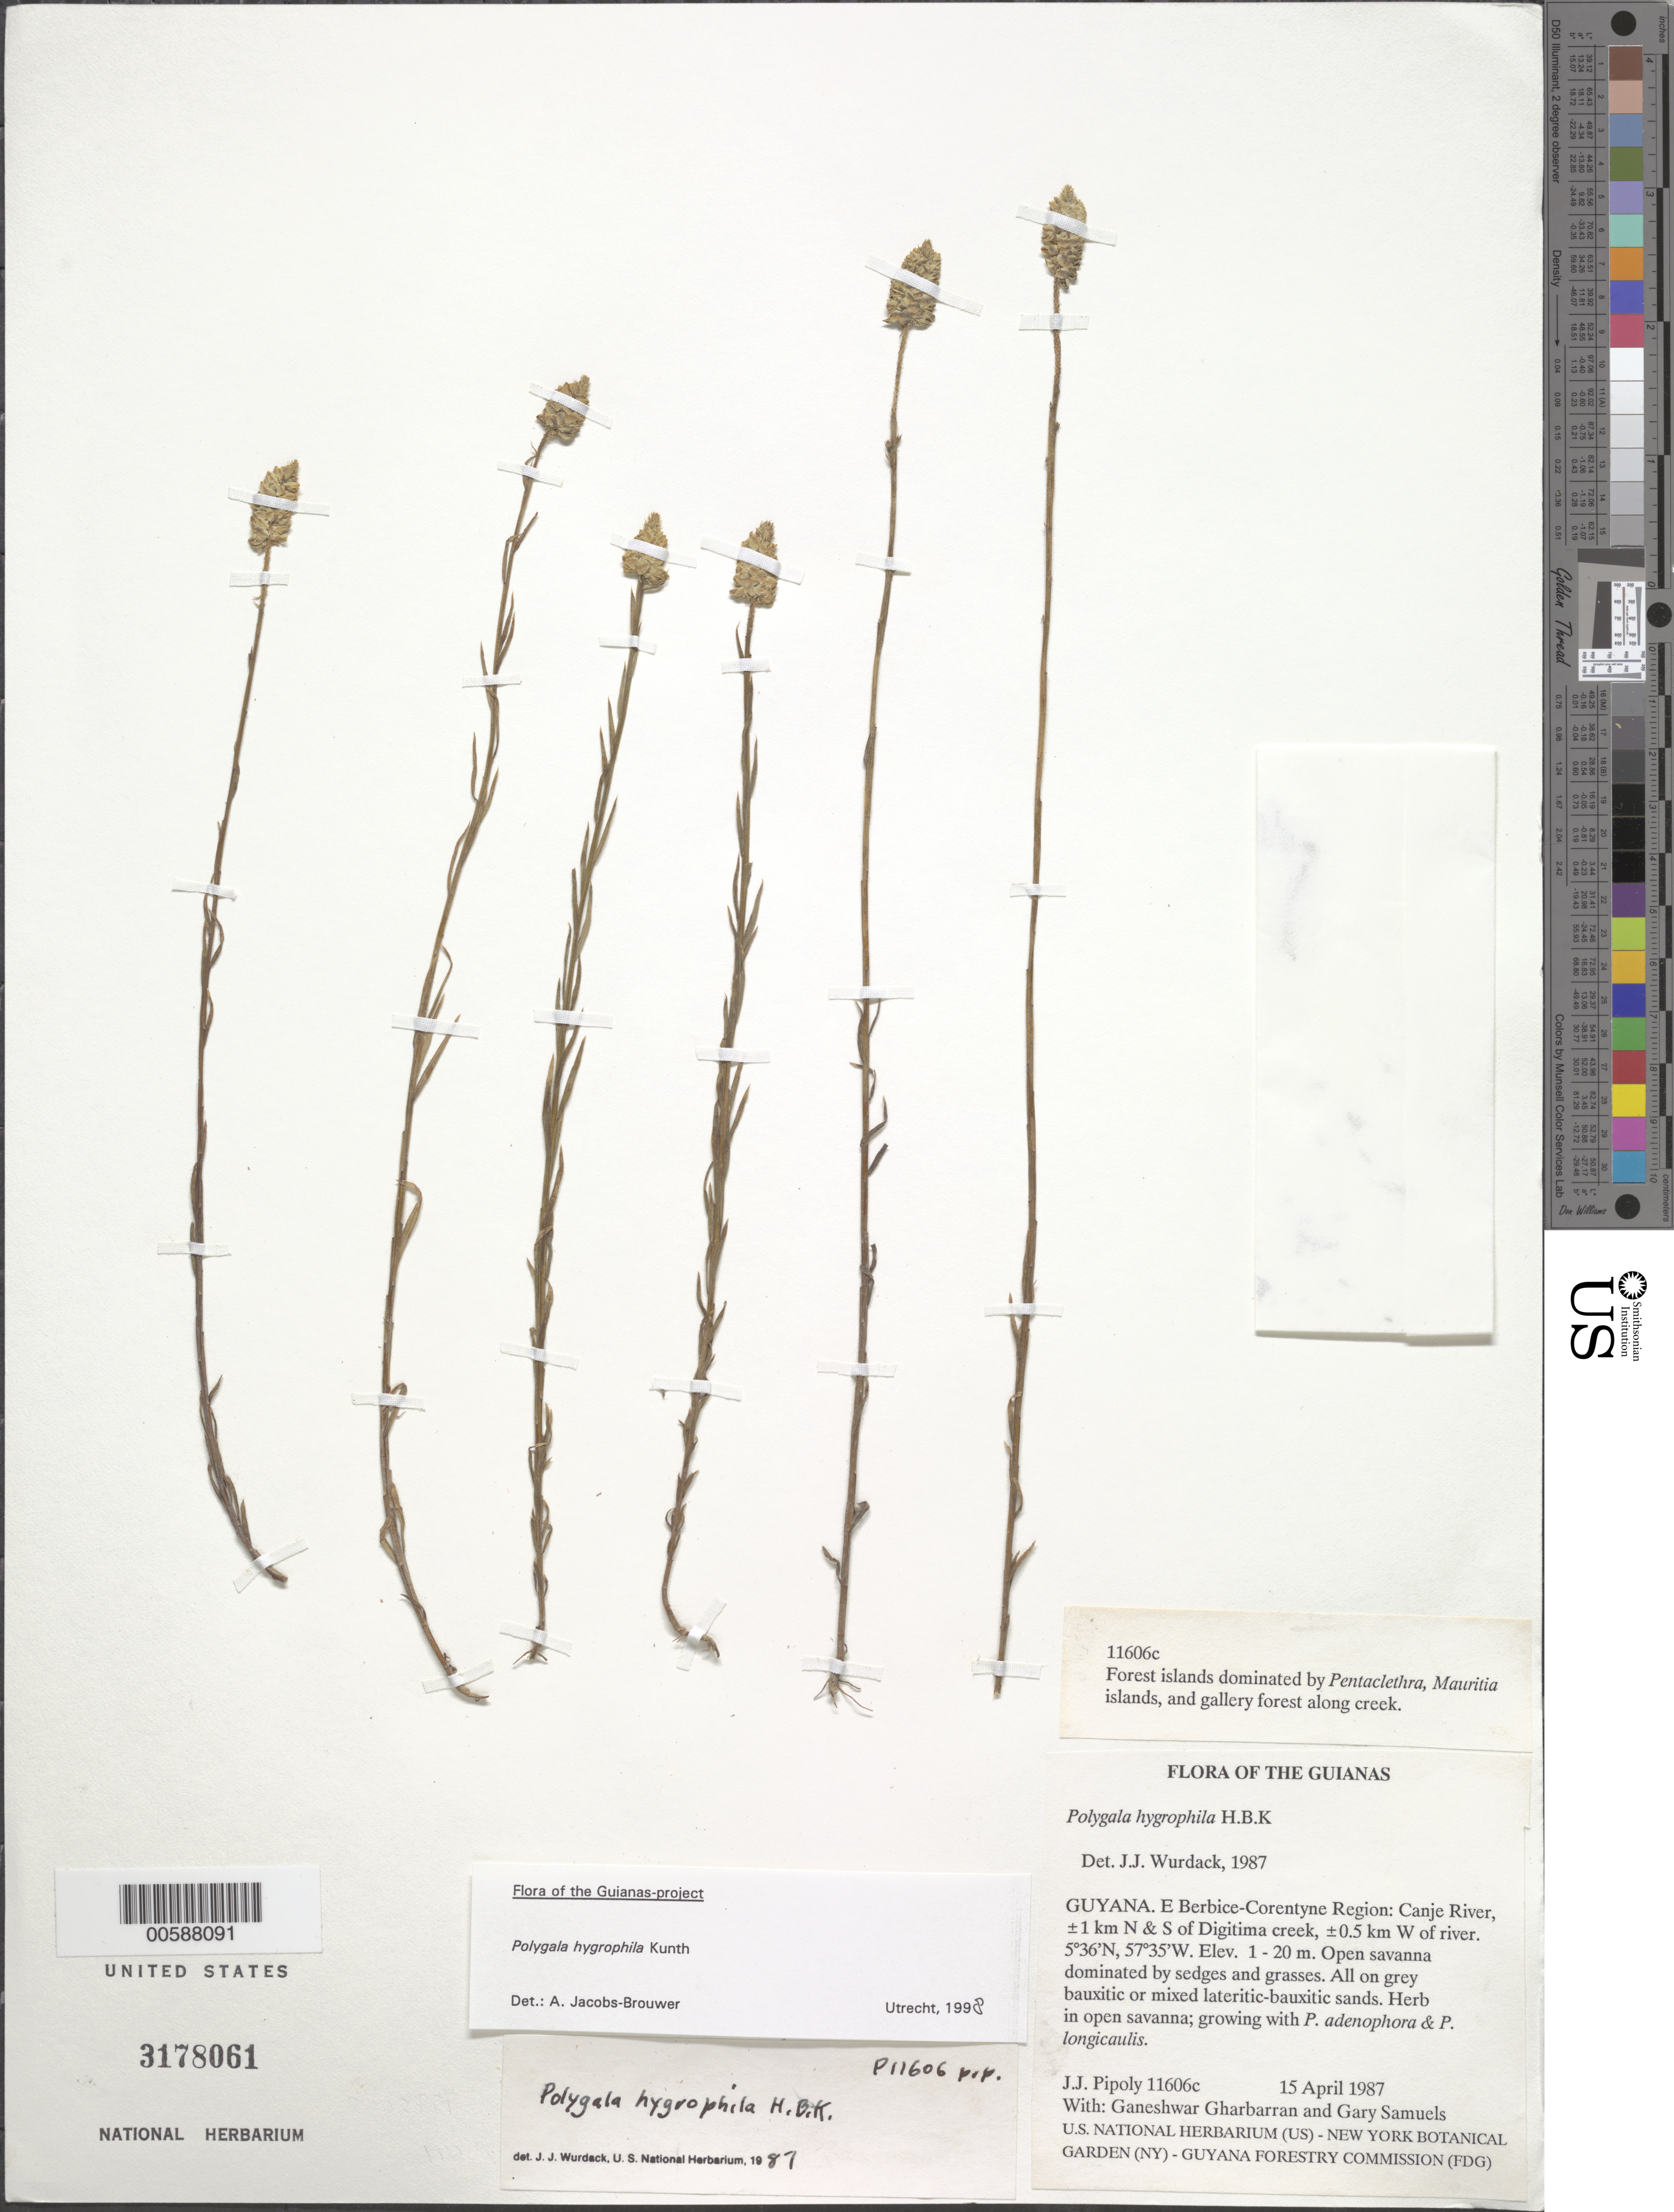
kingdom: Plantae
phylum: Tracheophyta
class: Magnoliopsida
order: Fabales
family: Polygalaceae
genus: Polygala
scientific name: Polygala hygrophila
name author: Kunth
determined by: Wurdack, John J., (US), US (UNITED STATES)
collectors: J. J. Pipoly, G. Gharbarran & G. Samuels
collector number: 11606 c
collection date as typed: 15 April 1987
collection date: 1987-04-15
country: Guyana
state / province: E. Berbice-Corentyne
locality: Canje River, ±1 km N & S of Digitima creek, ±0.5 km W of river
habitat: Open savanna dominated by sedges and grasses. All on grey bauxitic or mixed lateritic-bauxitic sands. Forest islands dominated by Pentaclethra, Mauritia islands, and gallery forest along creek.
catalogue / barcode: US 3178061